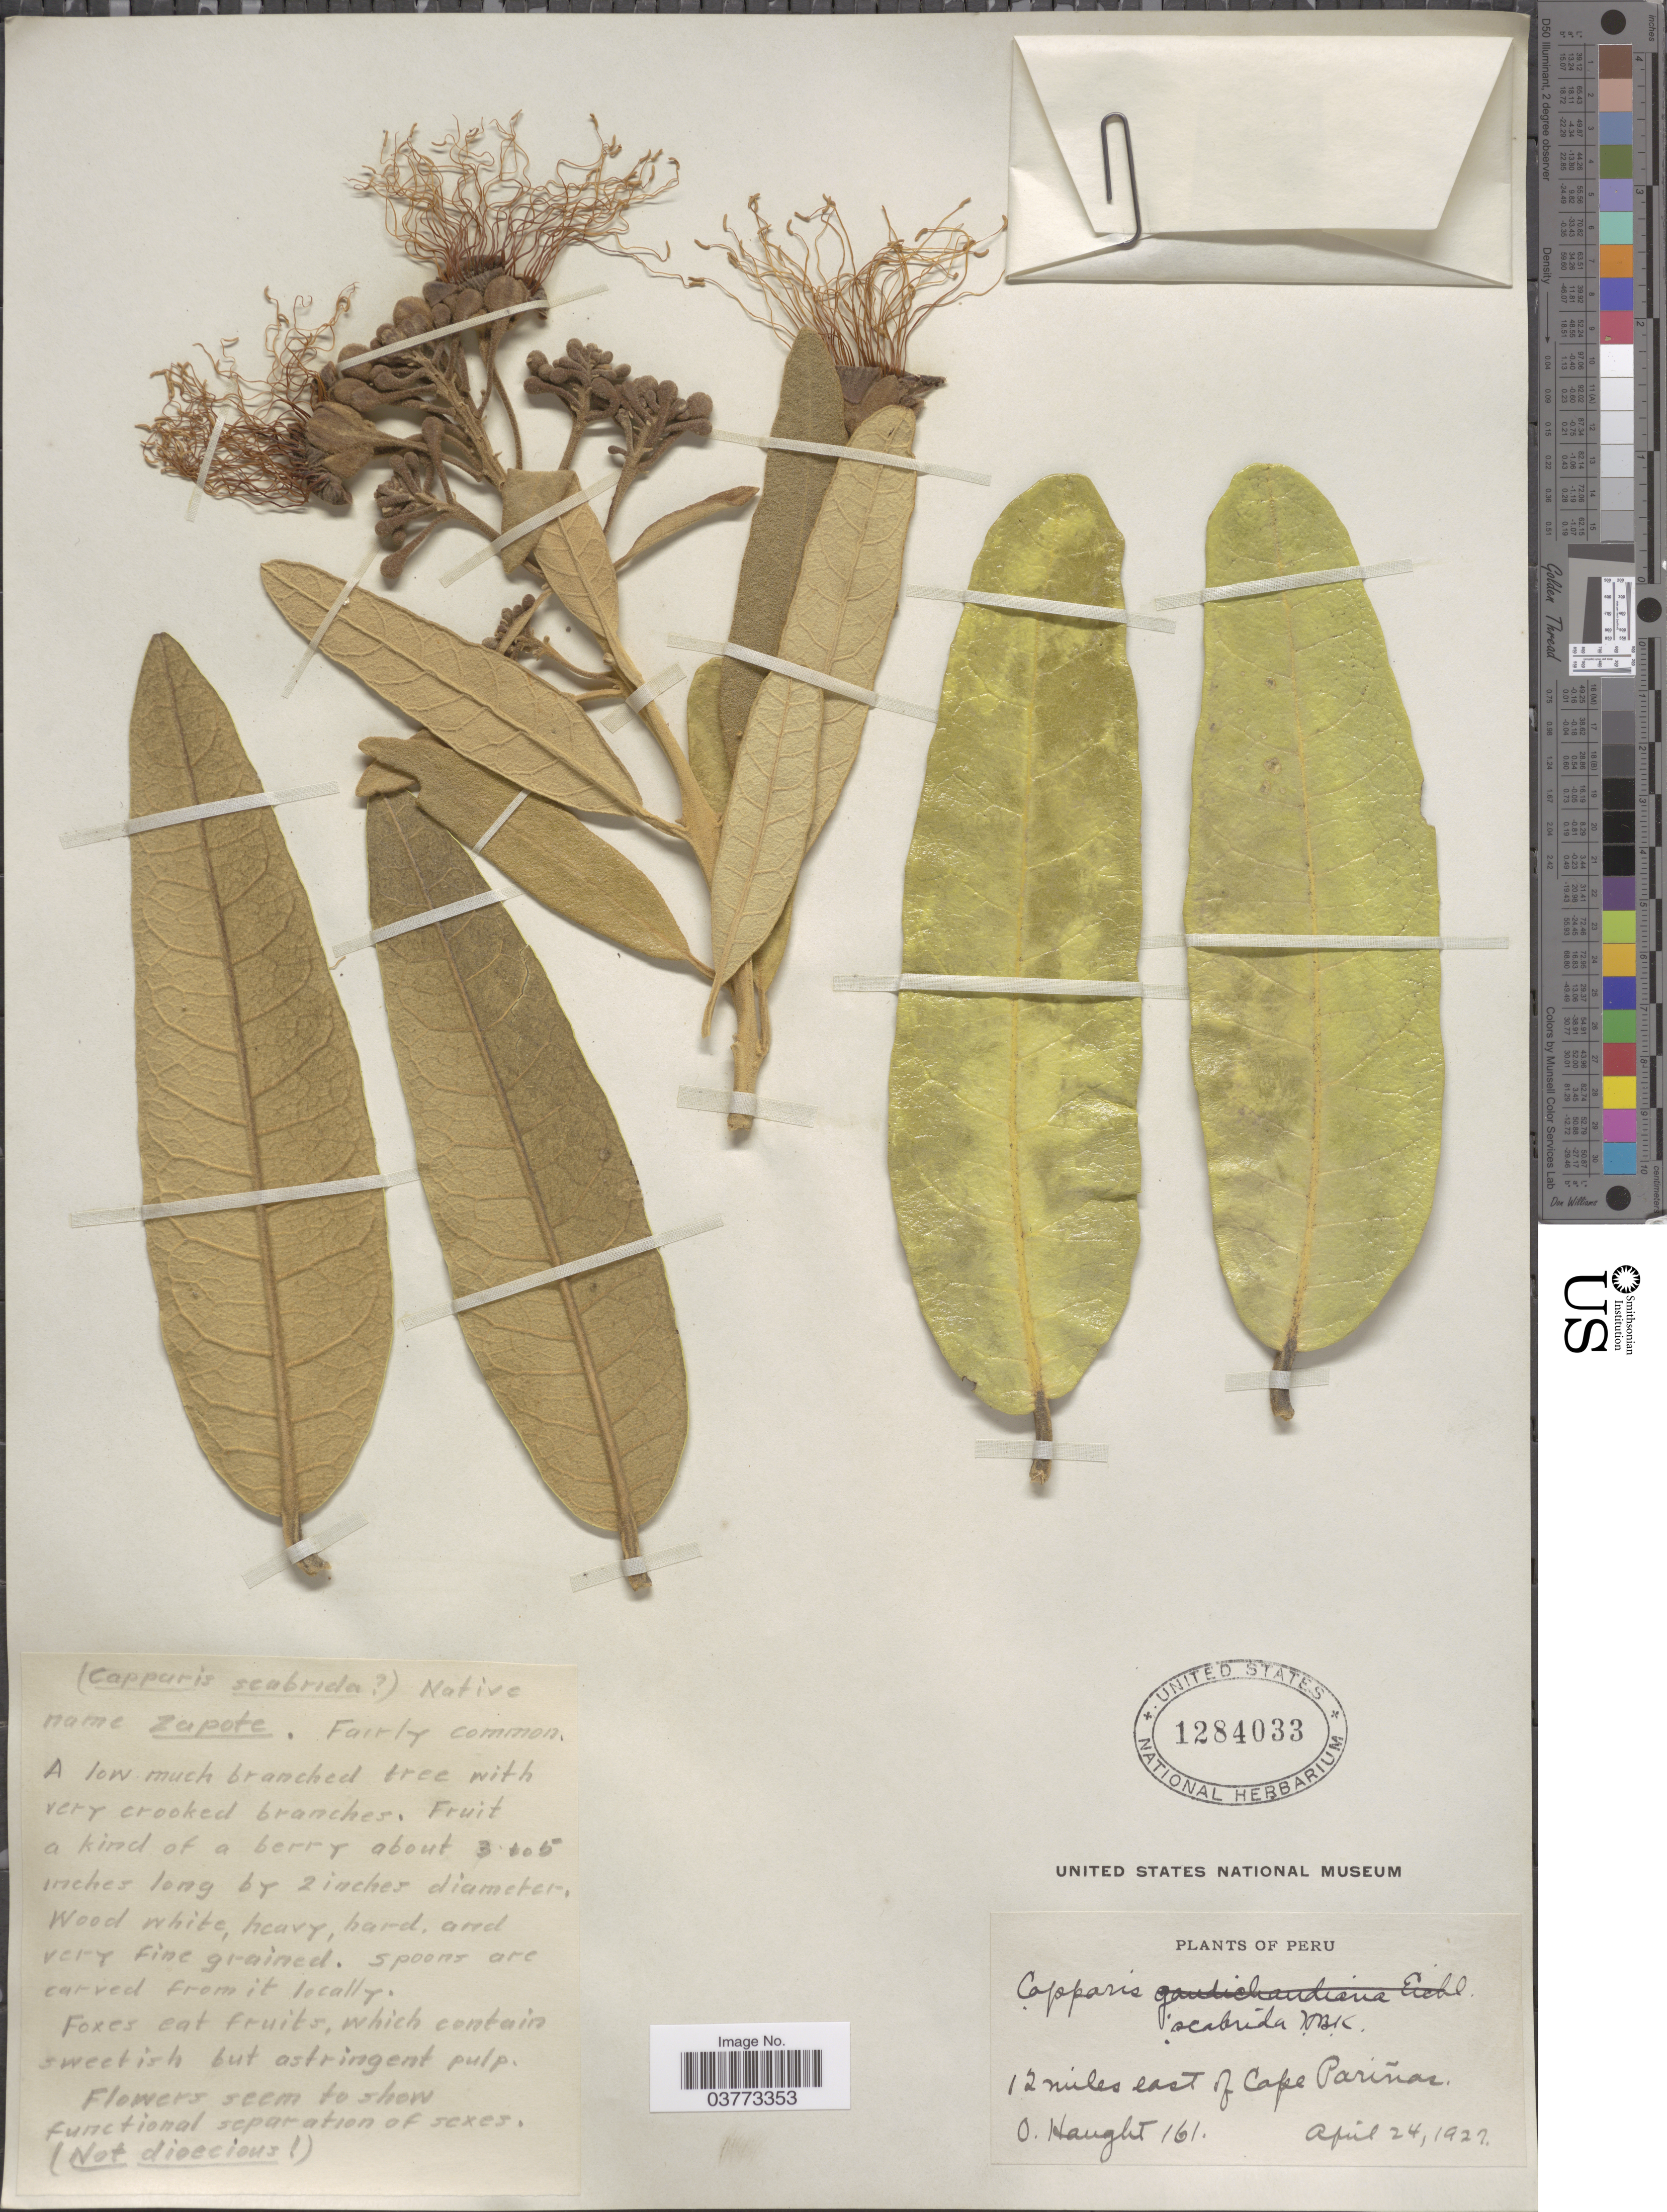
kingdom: Plantae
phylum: Tracheophyta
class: Magnoliopsida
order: Brassicales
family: Capparaceae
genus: Colicodendron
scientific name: Colicodendron angulatum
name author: (Ruiz & Pav. ex DC.) Hutch.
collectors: O. Haught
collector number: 161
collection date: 1927-04-24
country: Peru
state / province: Piura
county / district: Talara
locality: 12 miles east of Cape Pariñas.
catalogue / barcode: US 1284033